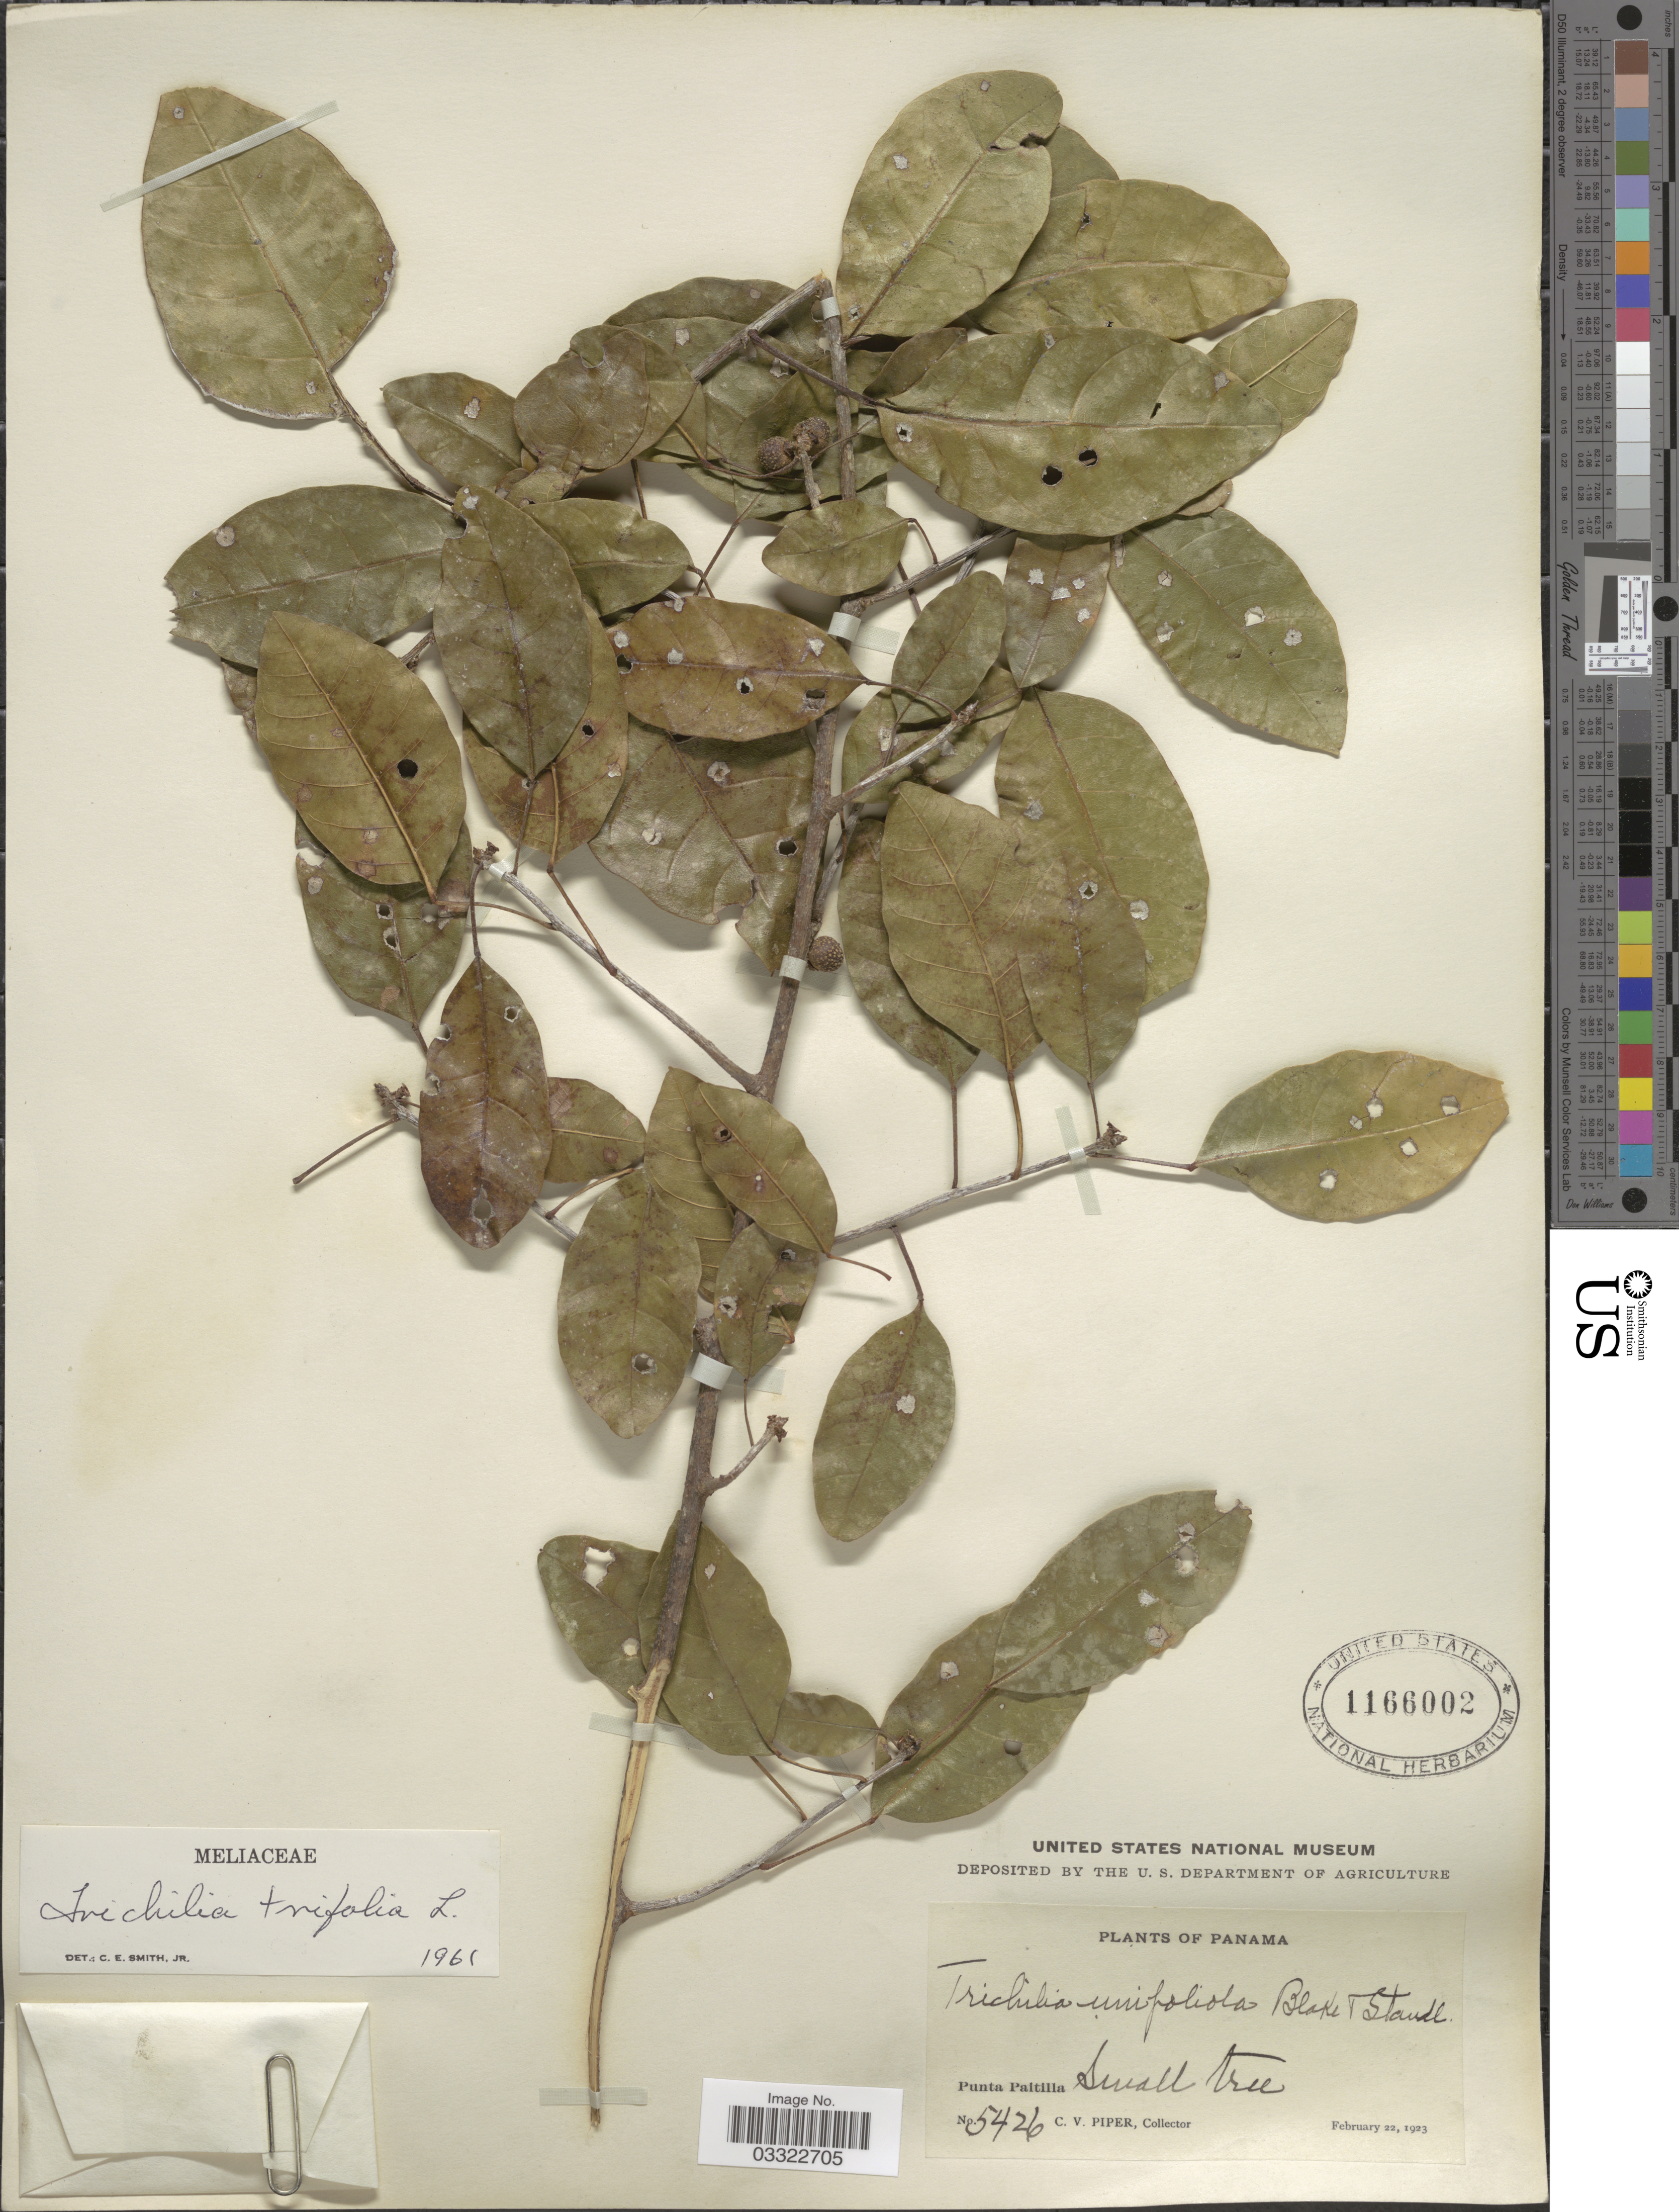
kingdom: Plantae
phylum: Tracheophyta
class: Magnoliopsida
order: Sapindales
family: Meliaceae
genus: Trichilia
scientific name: Trichilia unifoliola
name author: S.F. Blake & Standl.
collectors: C. V. Piper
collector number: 5426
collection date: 1923-02-22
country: Panama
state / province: Panamá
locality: Punta Paitilla.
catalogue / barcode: US 1166002